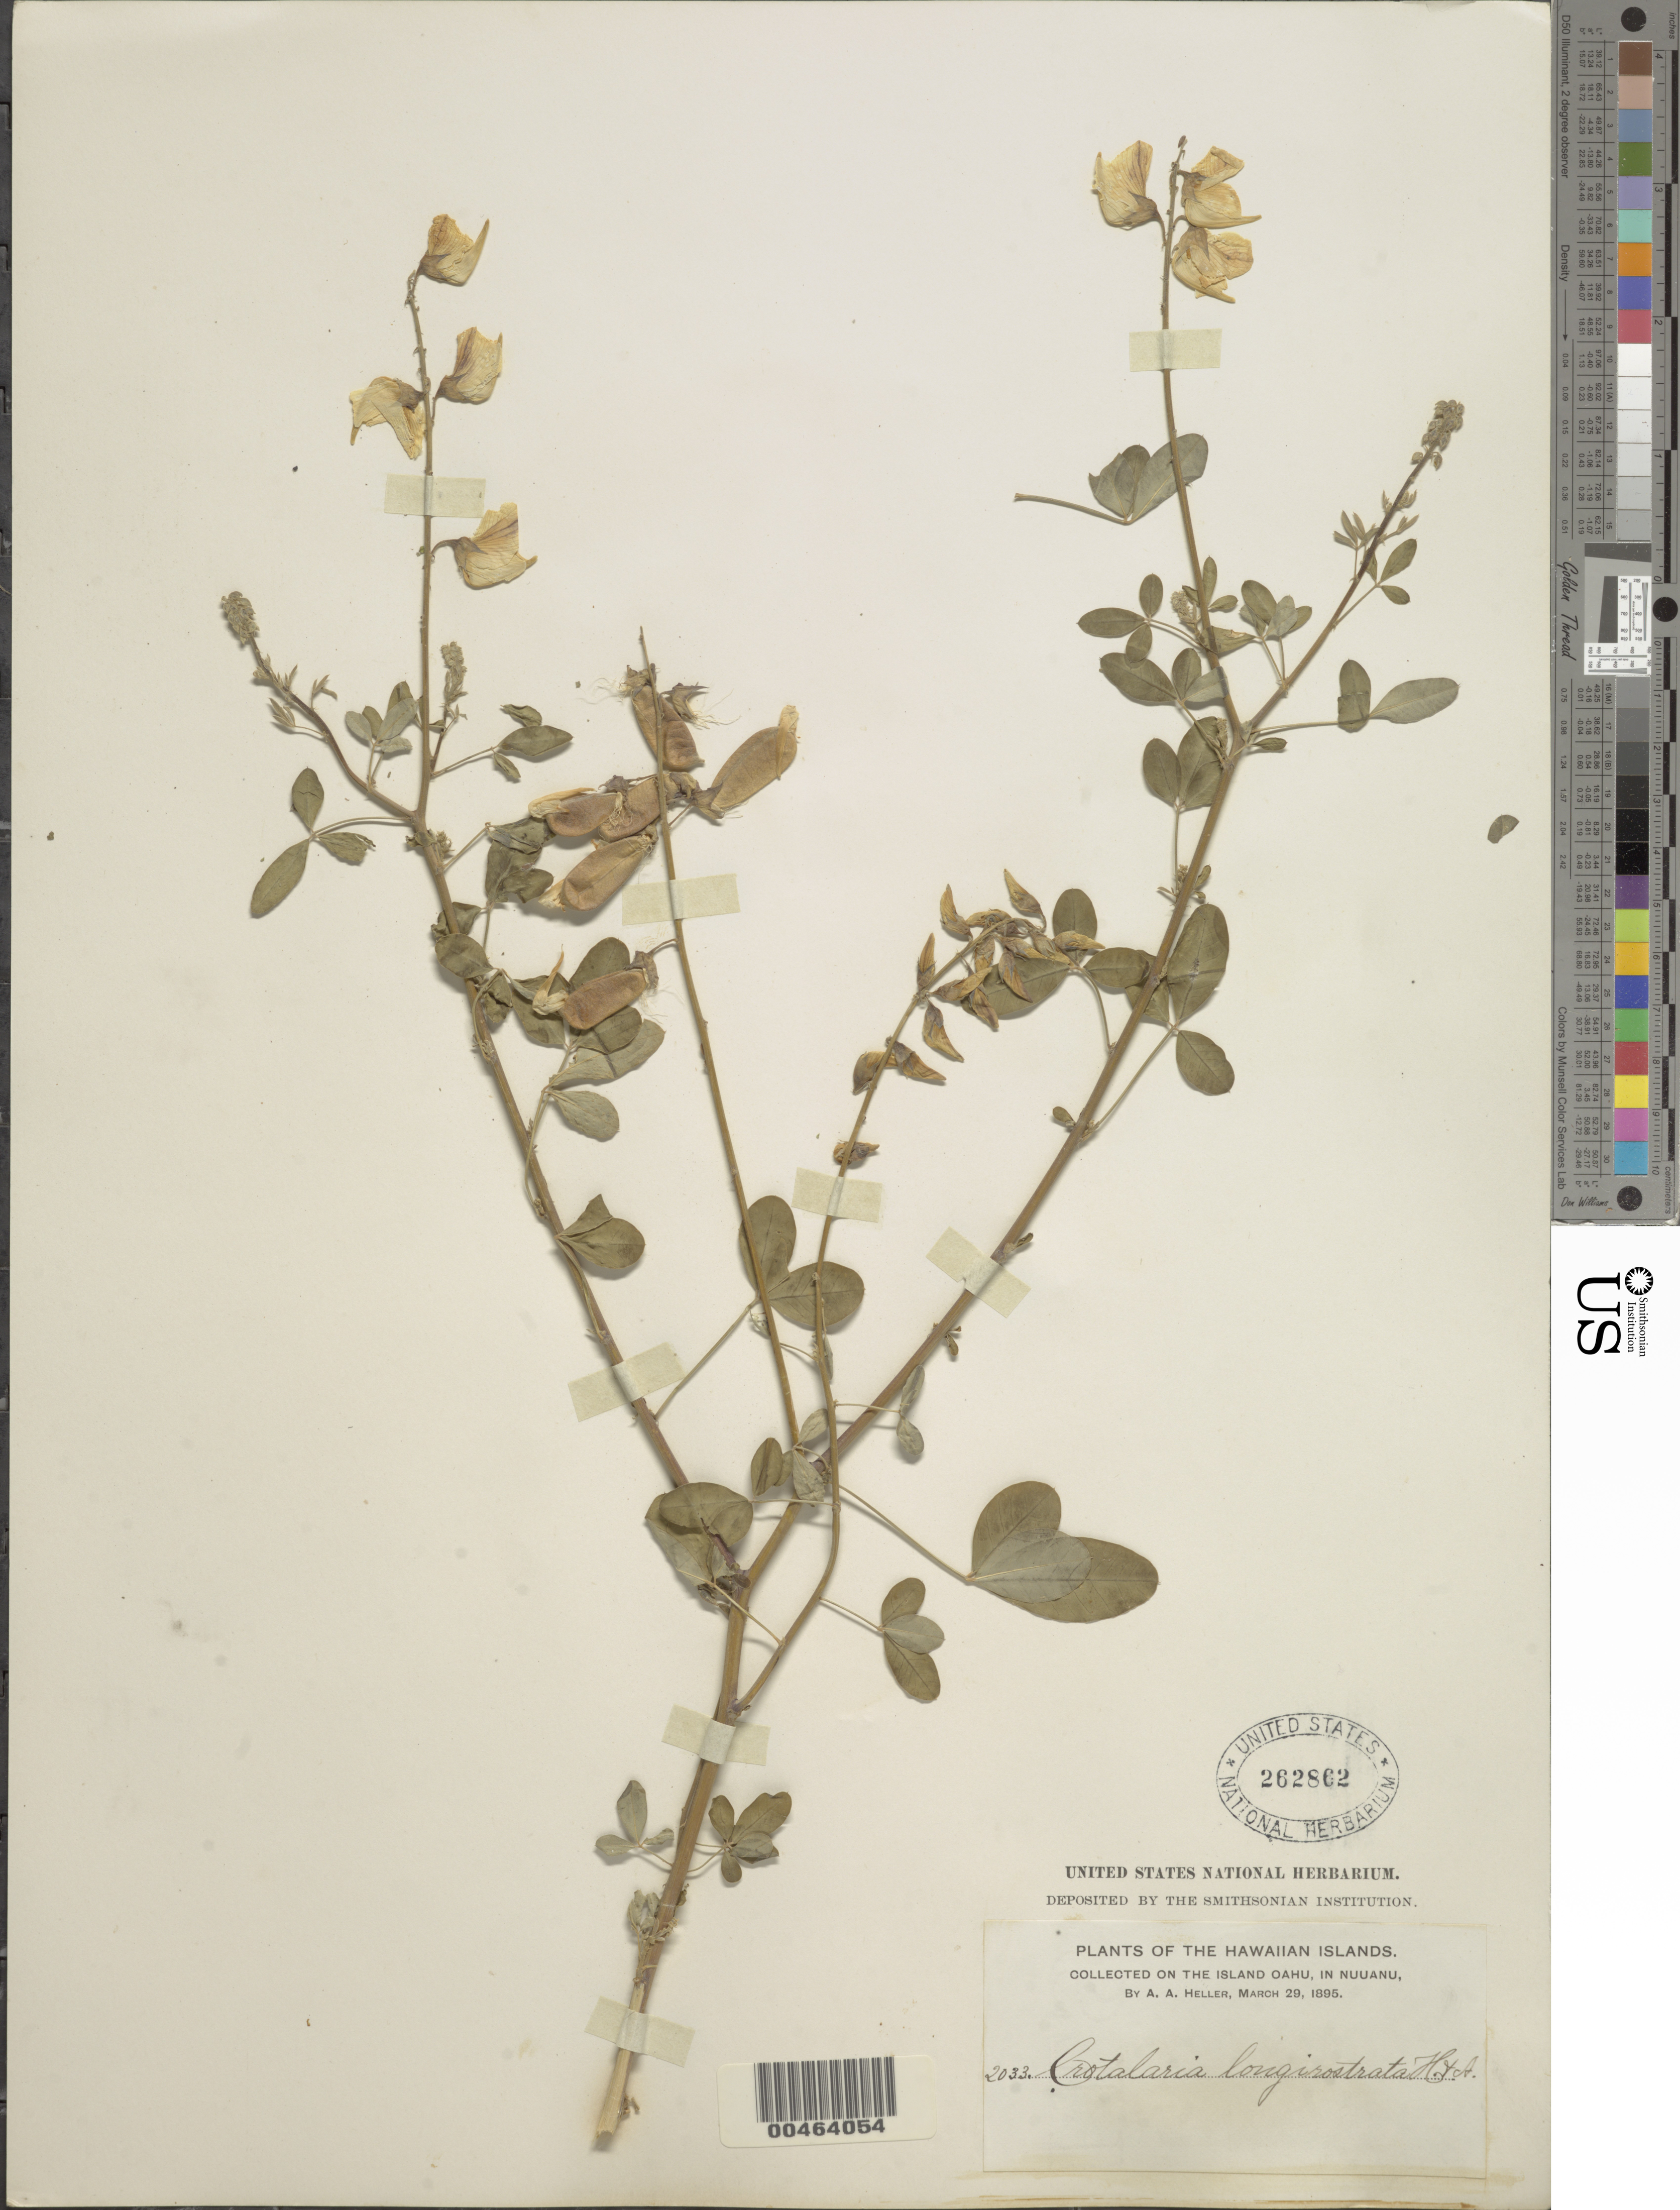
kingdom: Plantae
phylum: Tracheophyta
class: Magnoliopsida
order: Fabales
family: Fabaceae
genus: Crotalaria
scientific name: Crotalaria longirostrata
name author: Hook. & Arn.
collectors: A. A. Heller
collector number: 2033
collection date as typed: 29 Mar 1895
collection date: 1895-03-29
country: United States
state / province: Hawaii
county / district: Honolulu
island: Oahu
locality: In Nuuanu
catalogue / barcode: US 262862